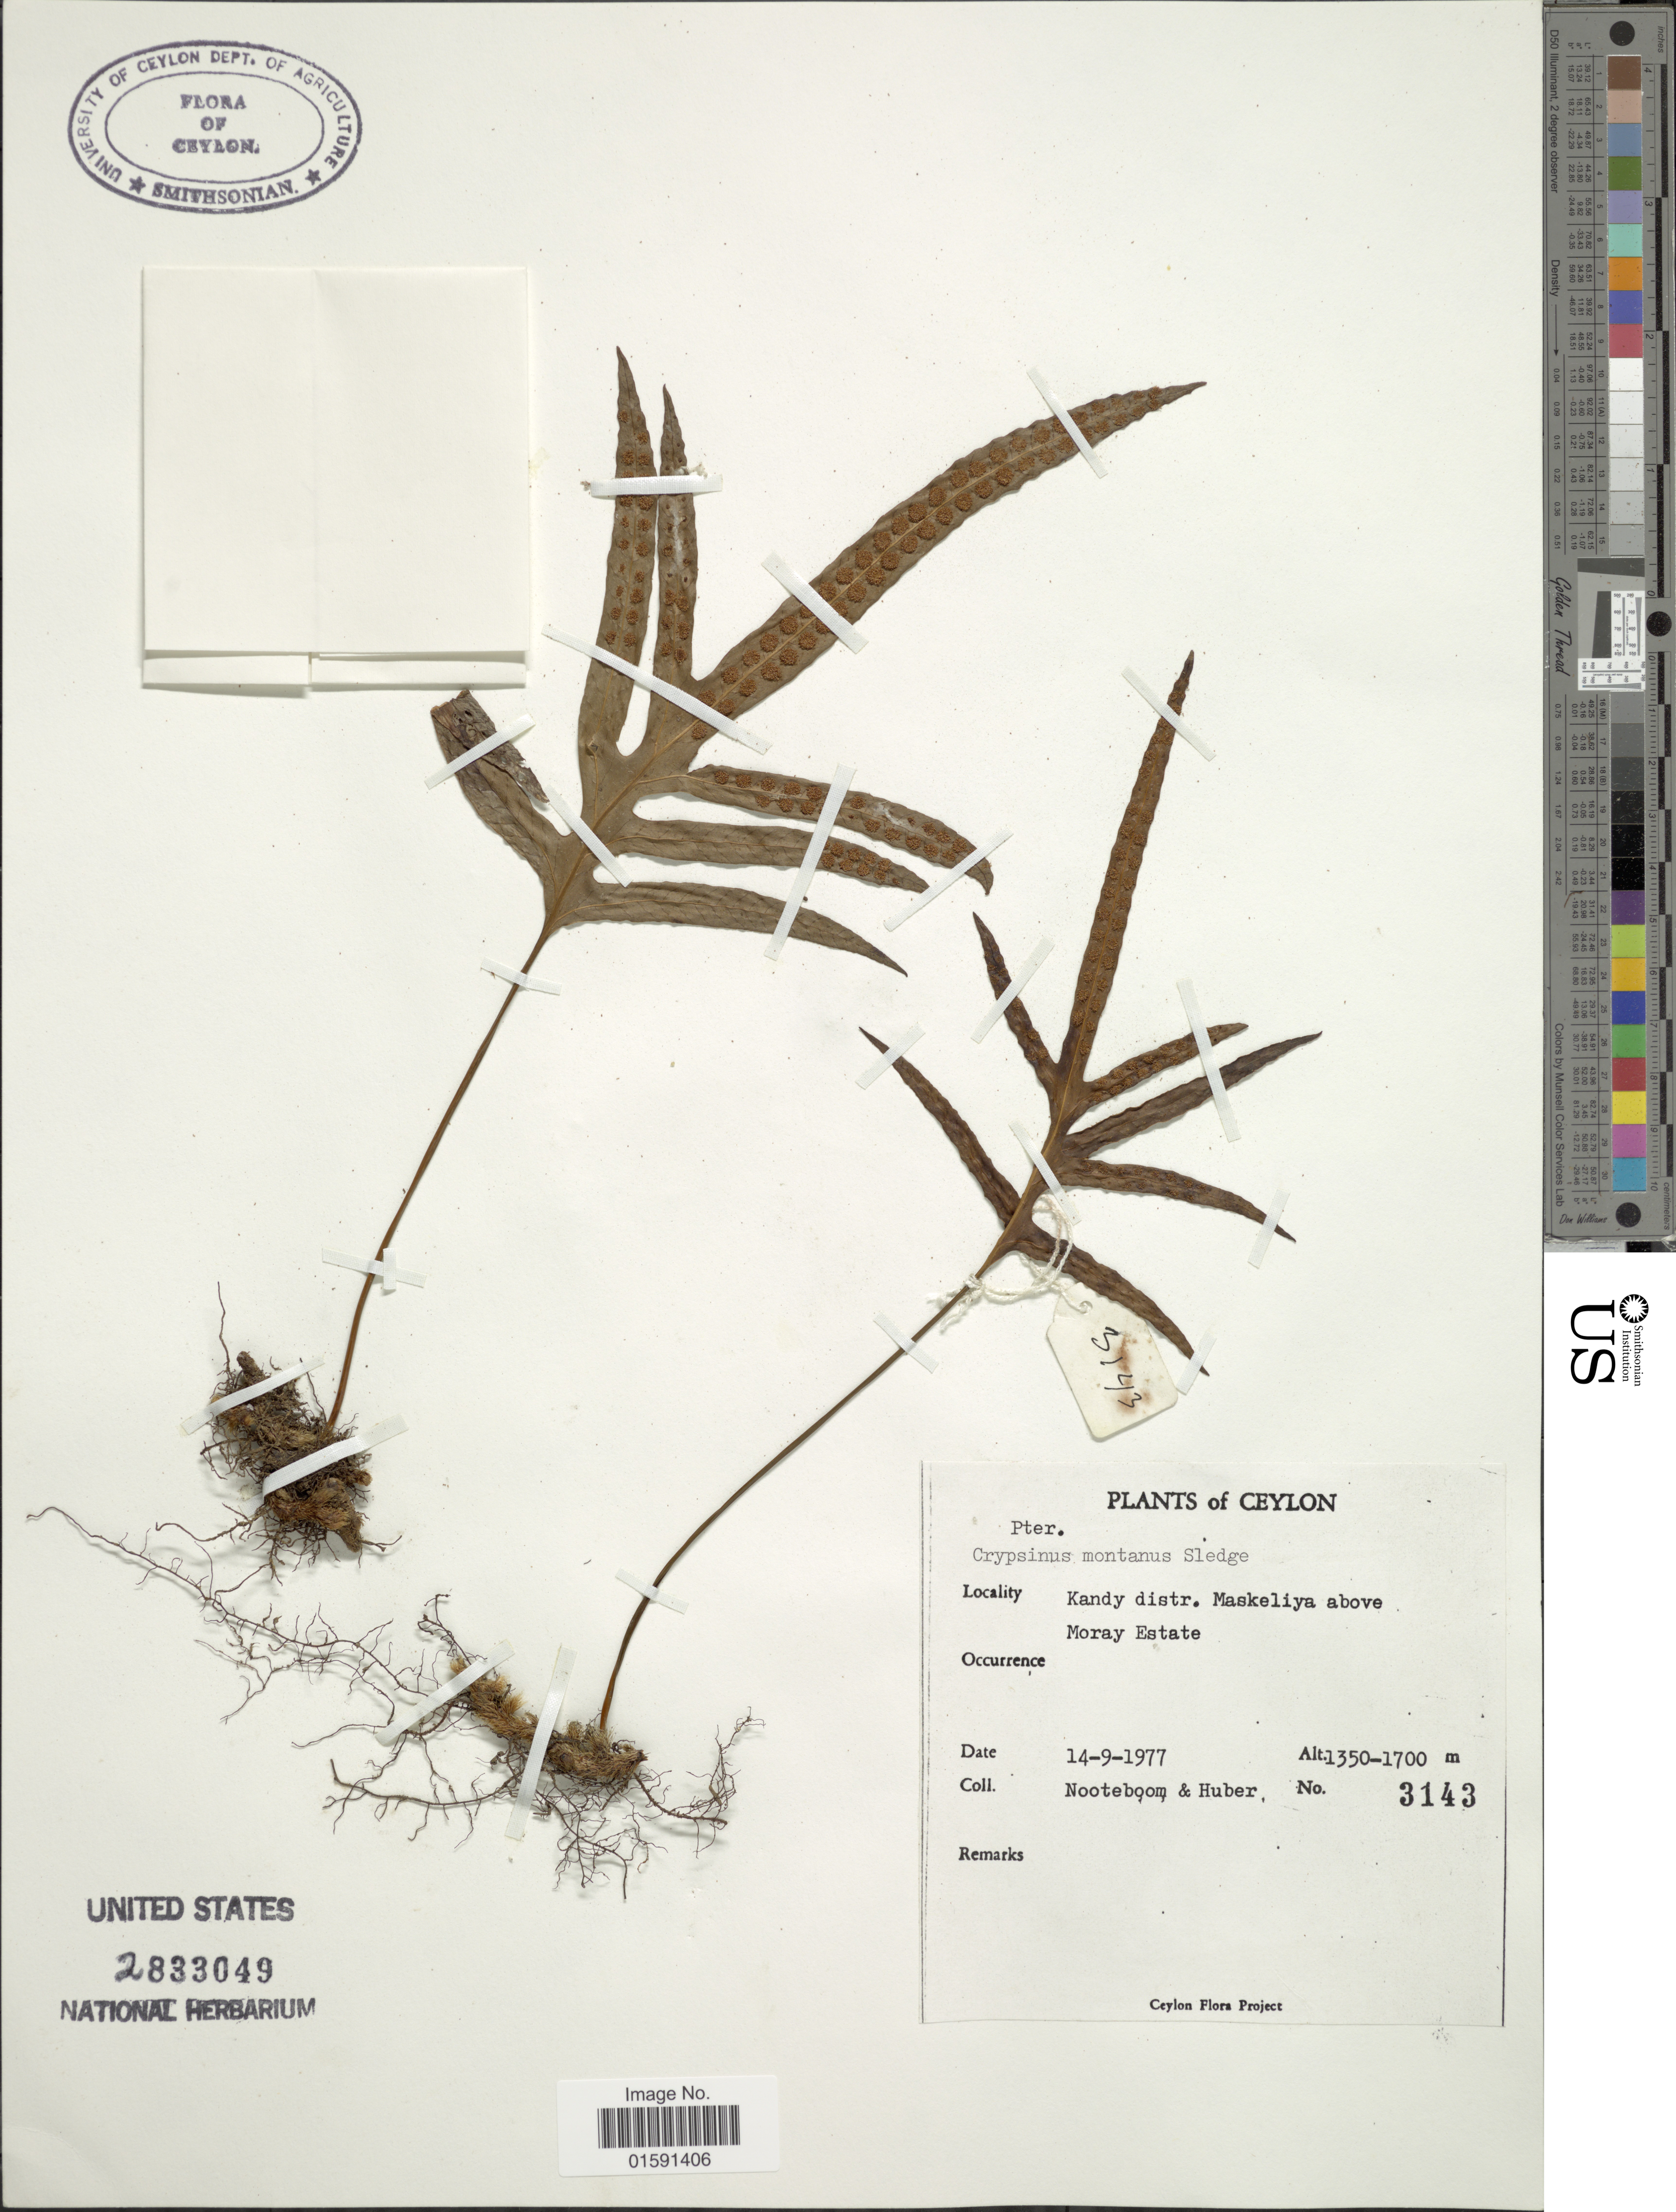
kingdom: Plantae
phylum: Tracheophyta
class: Polypodiopsida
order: Polypodiales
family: Polypodiaceae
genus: Selliguea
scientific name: Selliguea montana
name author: (Sledge) Hovenkamp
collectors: Nooteboom, -- & Huber, --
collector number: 3143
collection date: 1977-09-14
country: Sri Lanka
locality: Ceylon, Kandy Distri. Maskeliya above Moray Estate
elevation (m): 1350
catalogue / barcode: US 2833049